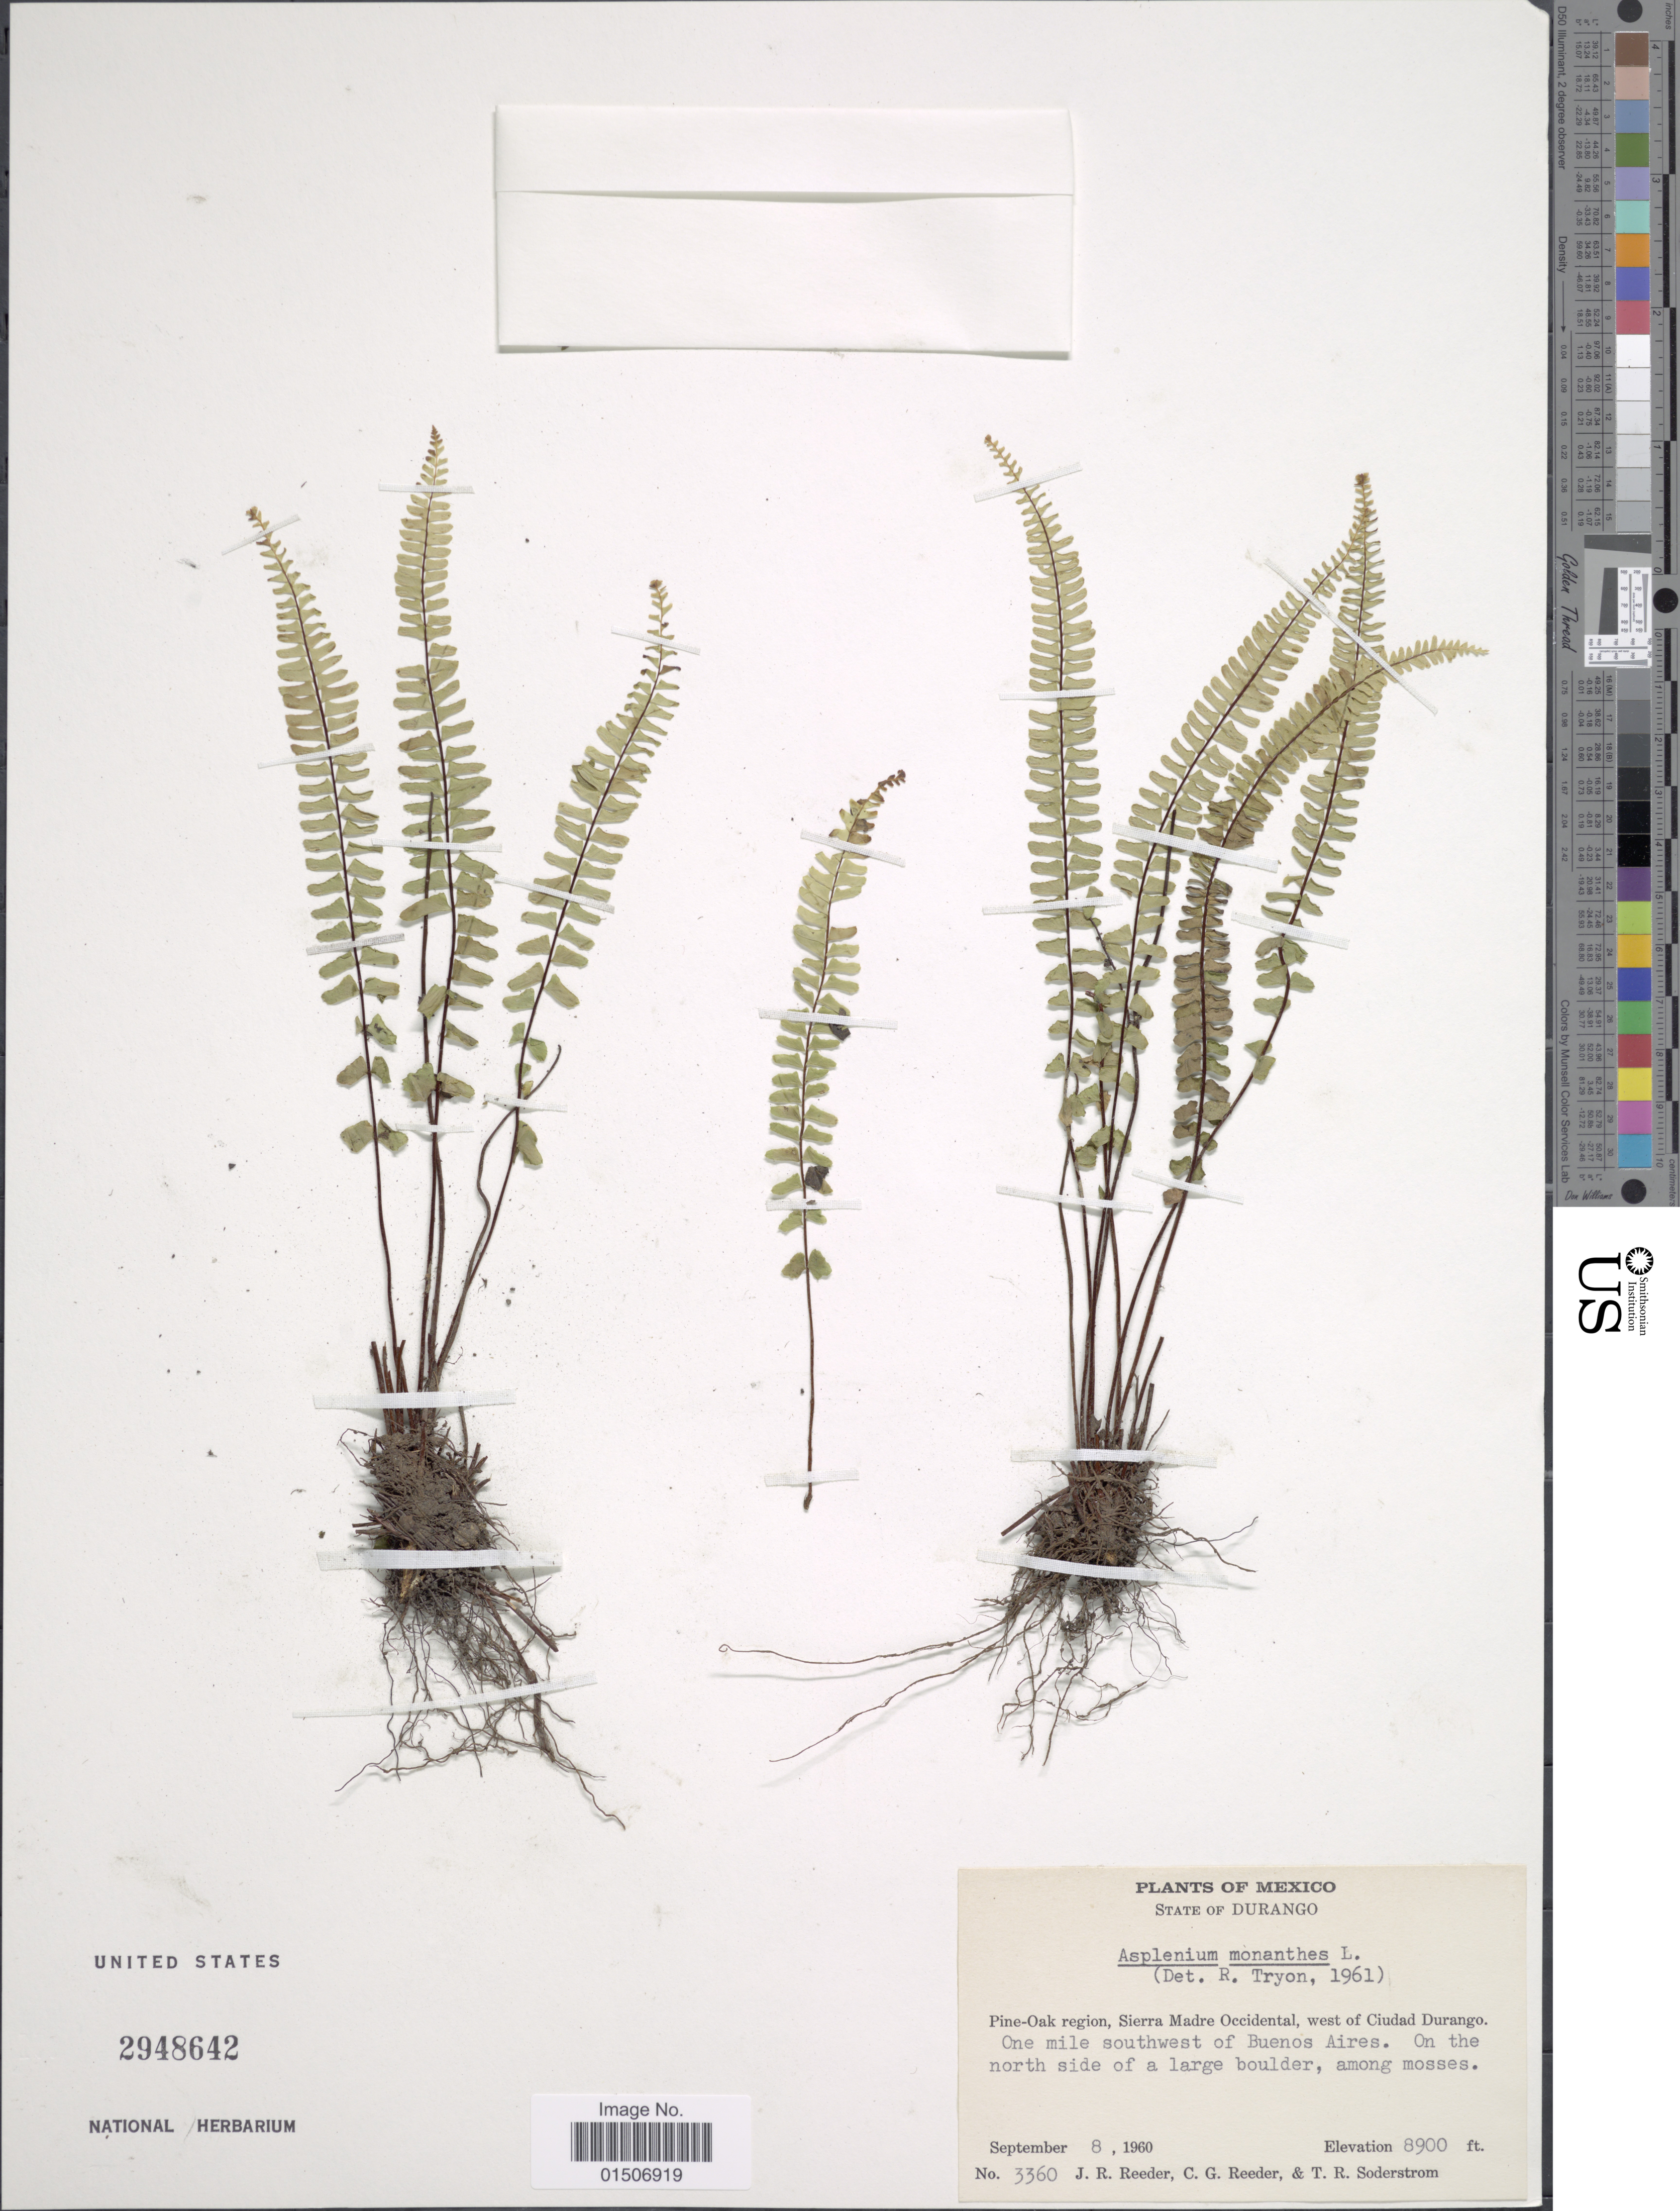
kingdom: Plantae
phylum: Tracheophyta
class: Polypodiopsida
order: Polypodiales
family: Aspleniaceae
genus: Asplenium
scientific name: Asplenium monanthes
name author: L.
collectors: J. R. Reeder, C. G. Reeder & T. R. Soderstrom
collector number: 3360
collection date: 1960-09-08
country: Mexico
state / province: Durango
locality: Pine-Oak region, Sierra Madre Occidental, west of Ciudad Durango. One mile southwest of Buenos Aires. On the north side of a large boulder, among mosses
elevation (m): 2713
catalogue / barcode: US 2948642